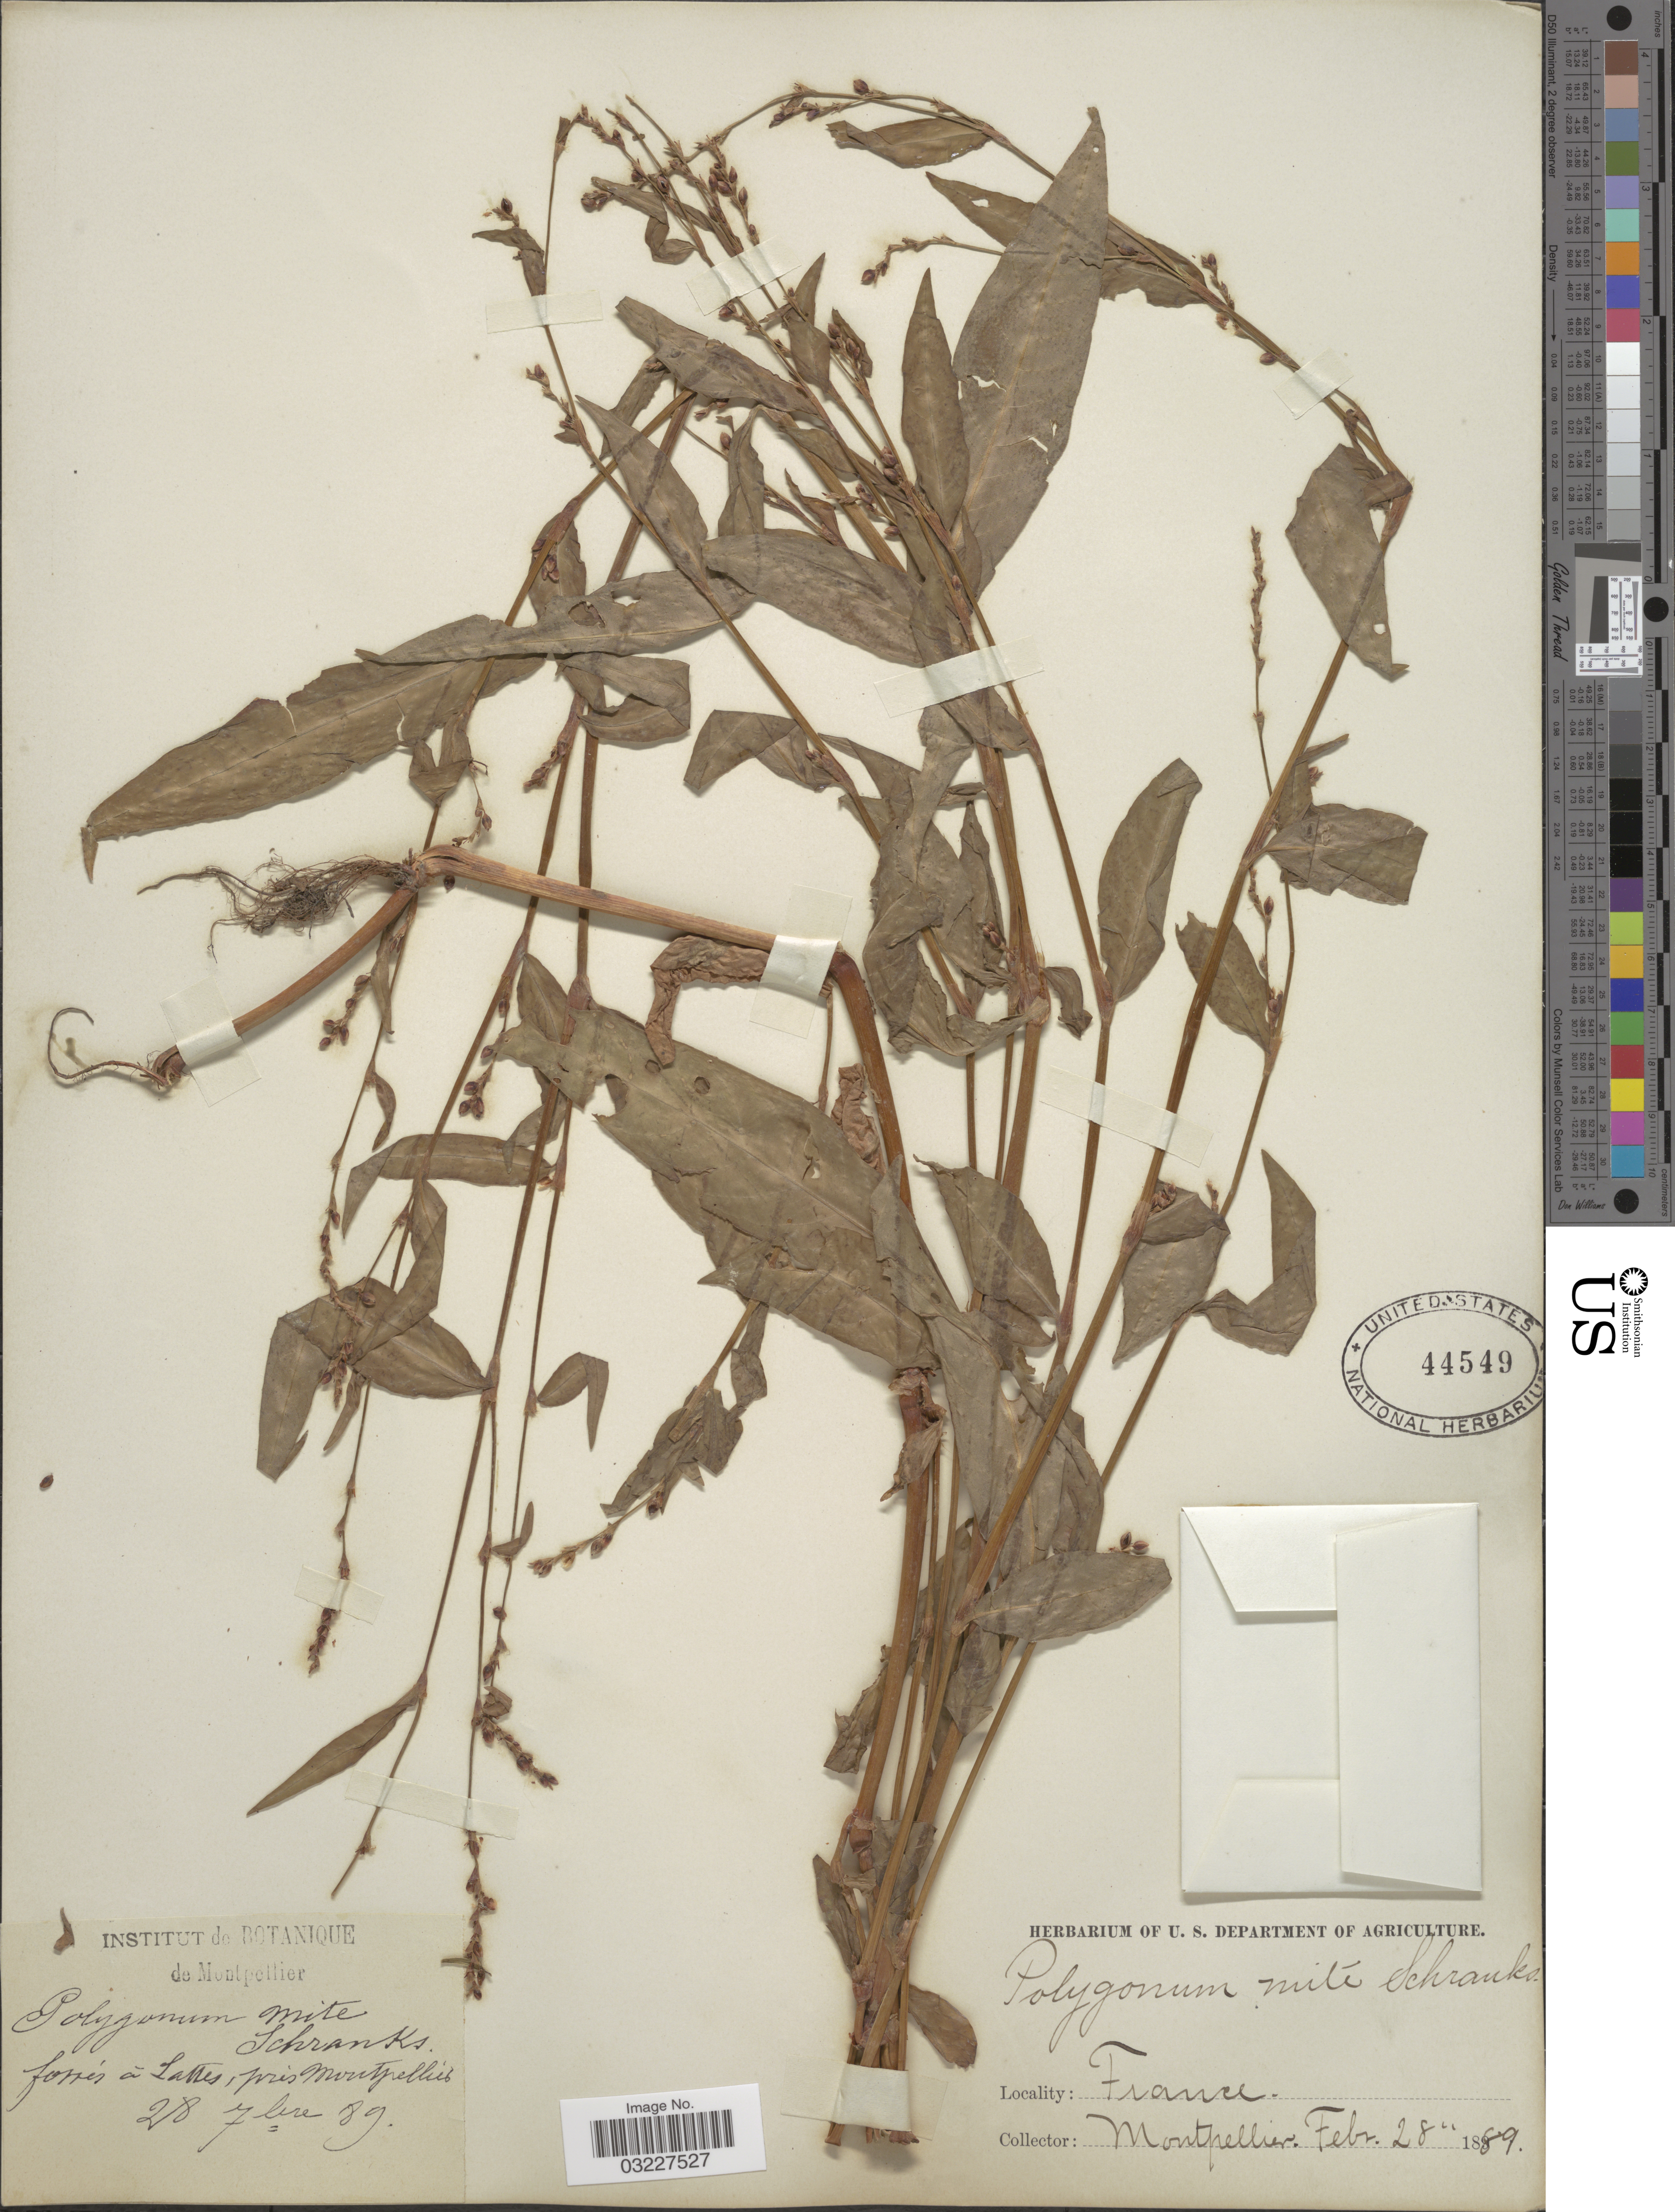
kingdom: Plantae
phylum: Tracheophyta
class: Magnoliopsida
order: Caryophyllales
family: Polygonaceae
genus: Polygonum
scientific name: Polygonum mite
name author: Schrank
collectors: ex herb. U. S. Department of Agriculture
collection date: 1889-09-28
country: France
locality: Forrés á Lasses, près Montpellier.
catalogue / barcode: US 44549